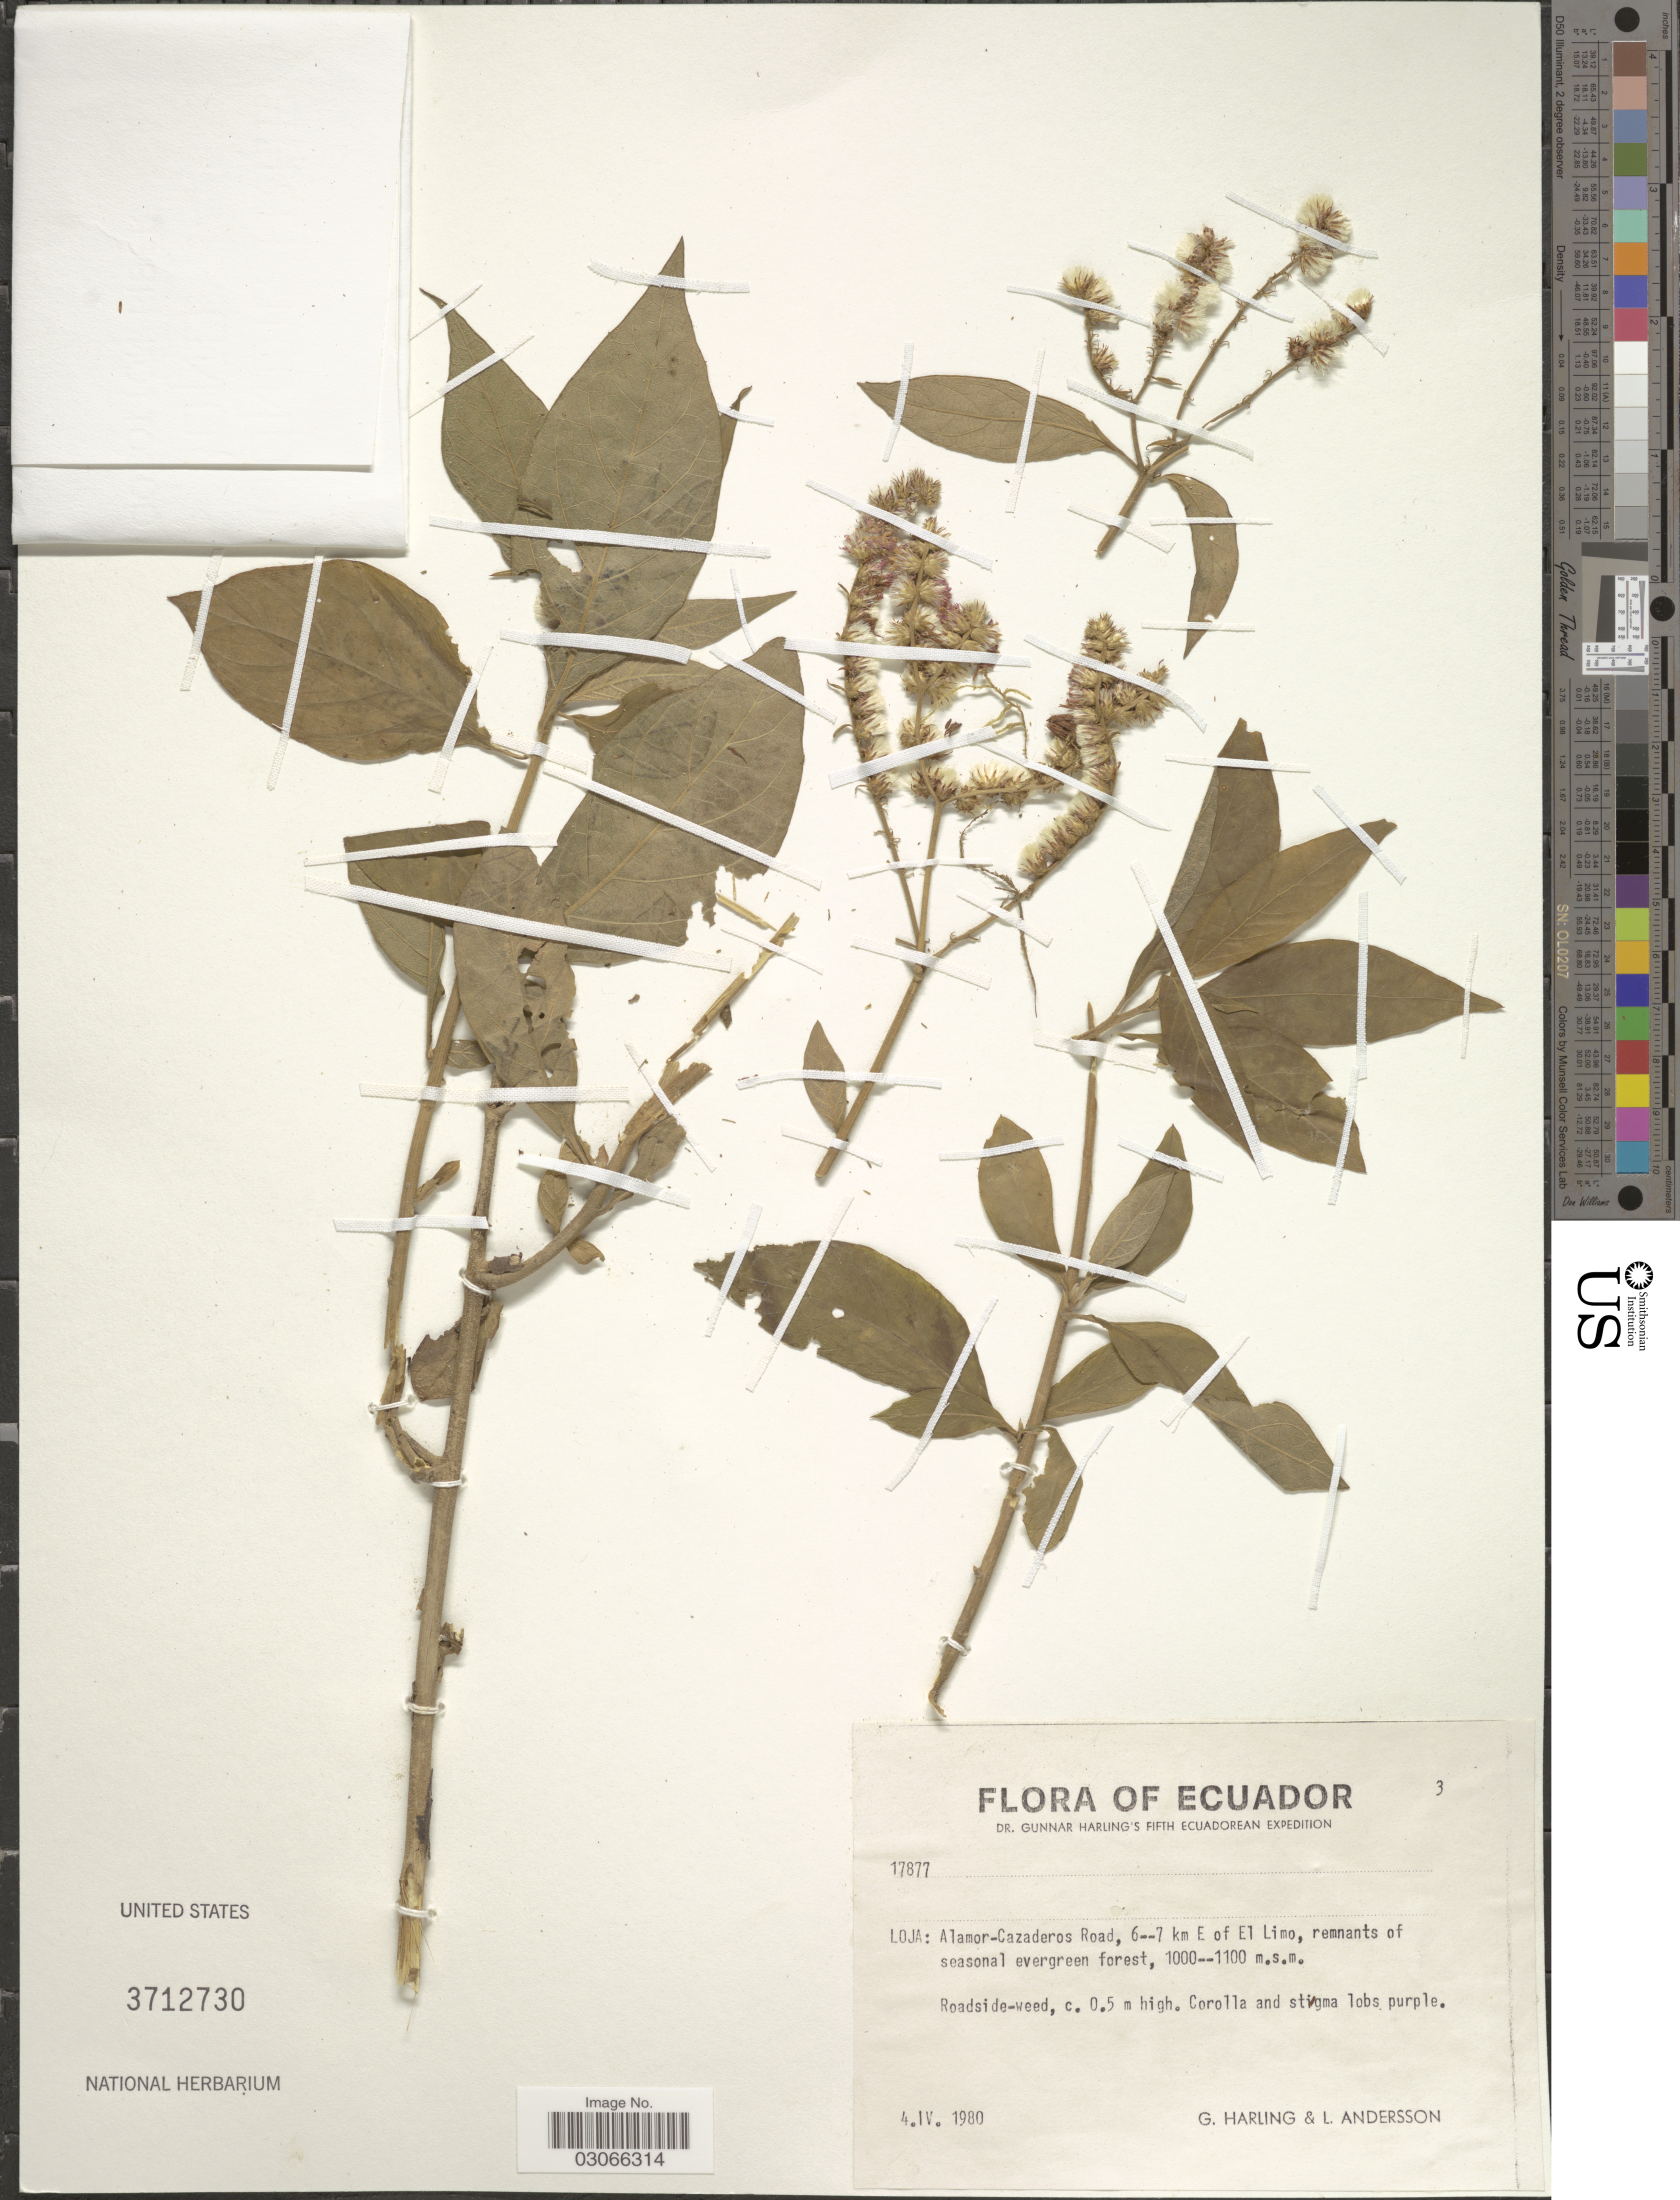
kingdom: Plantae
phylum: Tracheophyta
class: Magnoliopsida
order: Asterales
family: Asteraceae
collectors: G. Harling & L. Andersson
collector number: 17877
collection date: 1980-04-04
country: Ecuador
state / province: Loja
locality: Alamor-Cazaderos Road, 6--7 km E of El Limo.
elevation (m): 1000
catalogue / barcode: US 3712730